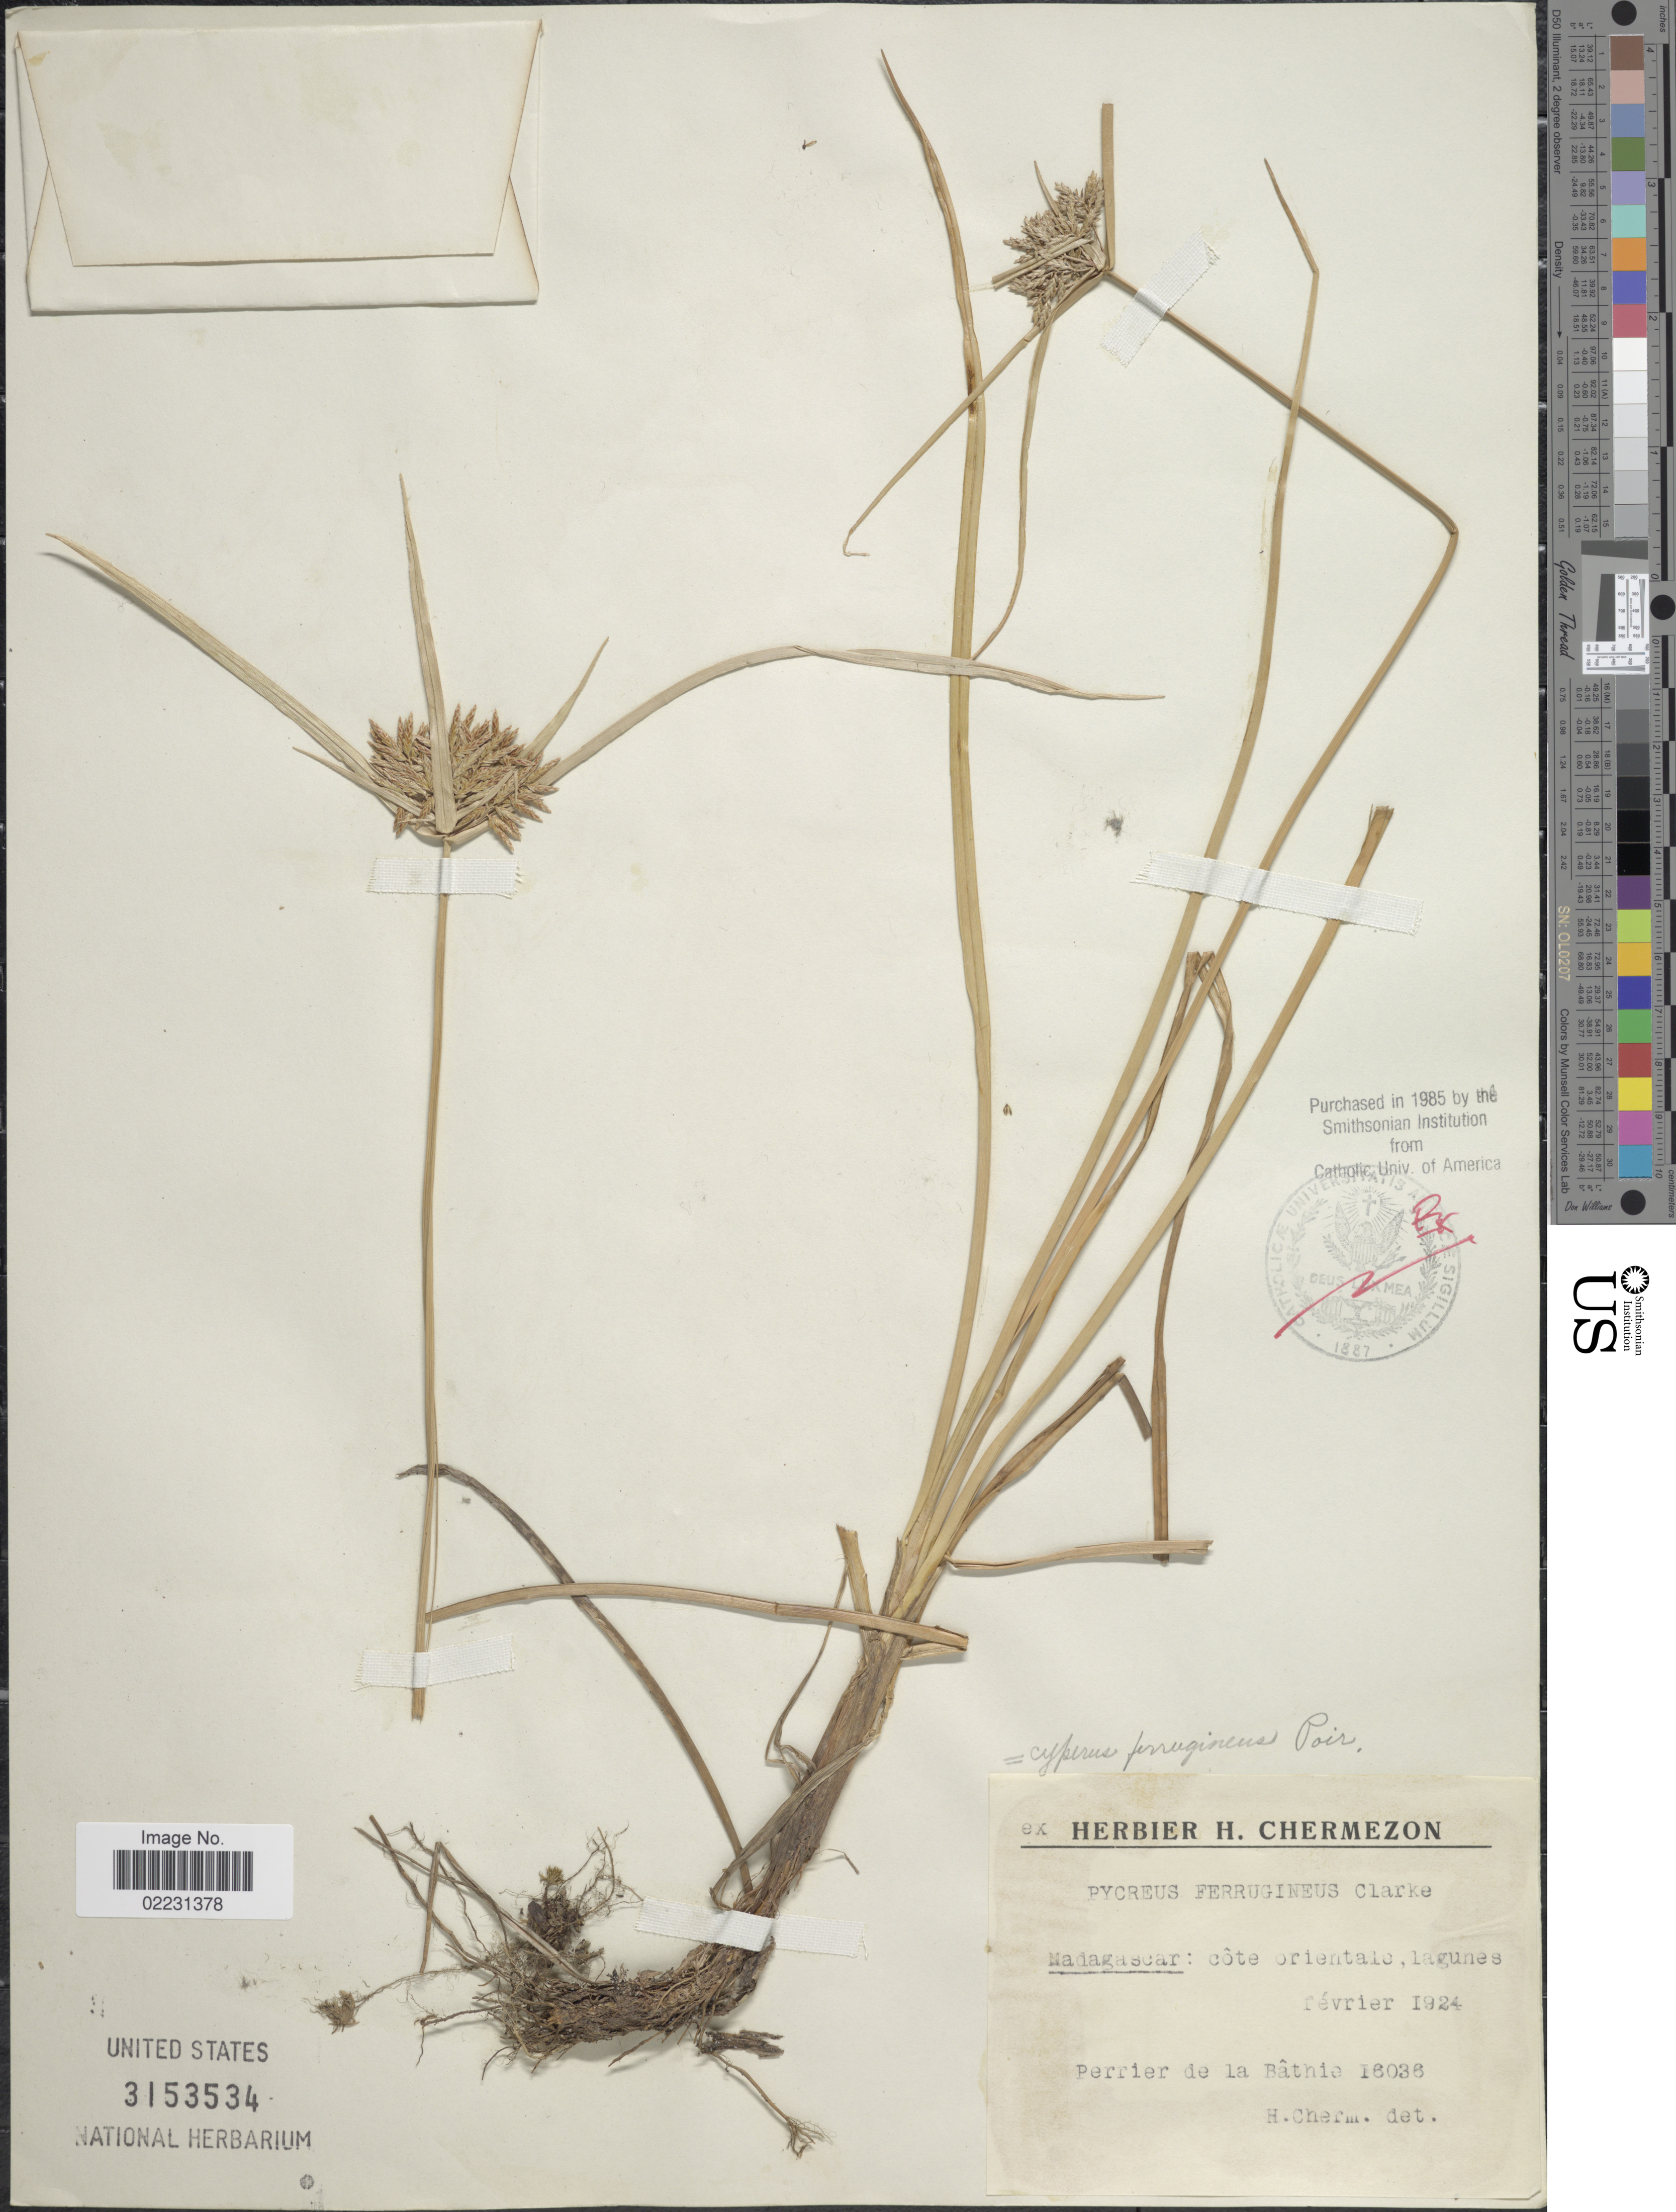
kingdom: Plantae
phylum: Tracheophyta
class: Liliopsida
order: Poales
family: Cyperaceae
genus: Cyperus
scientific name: Cyperus intactus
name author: Vahl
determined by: Strong, Mark T., (BOT), Smithsonian Institution - National Museum of Natural History (UNITED STATES)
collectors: Perrier de la Bâthie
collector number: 16036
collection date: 1924-02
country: Madagascar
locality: Cote orientale, lagunes.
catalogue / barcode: US 3153534